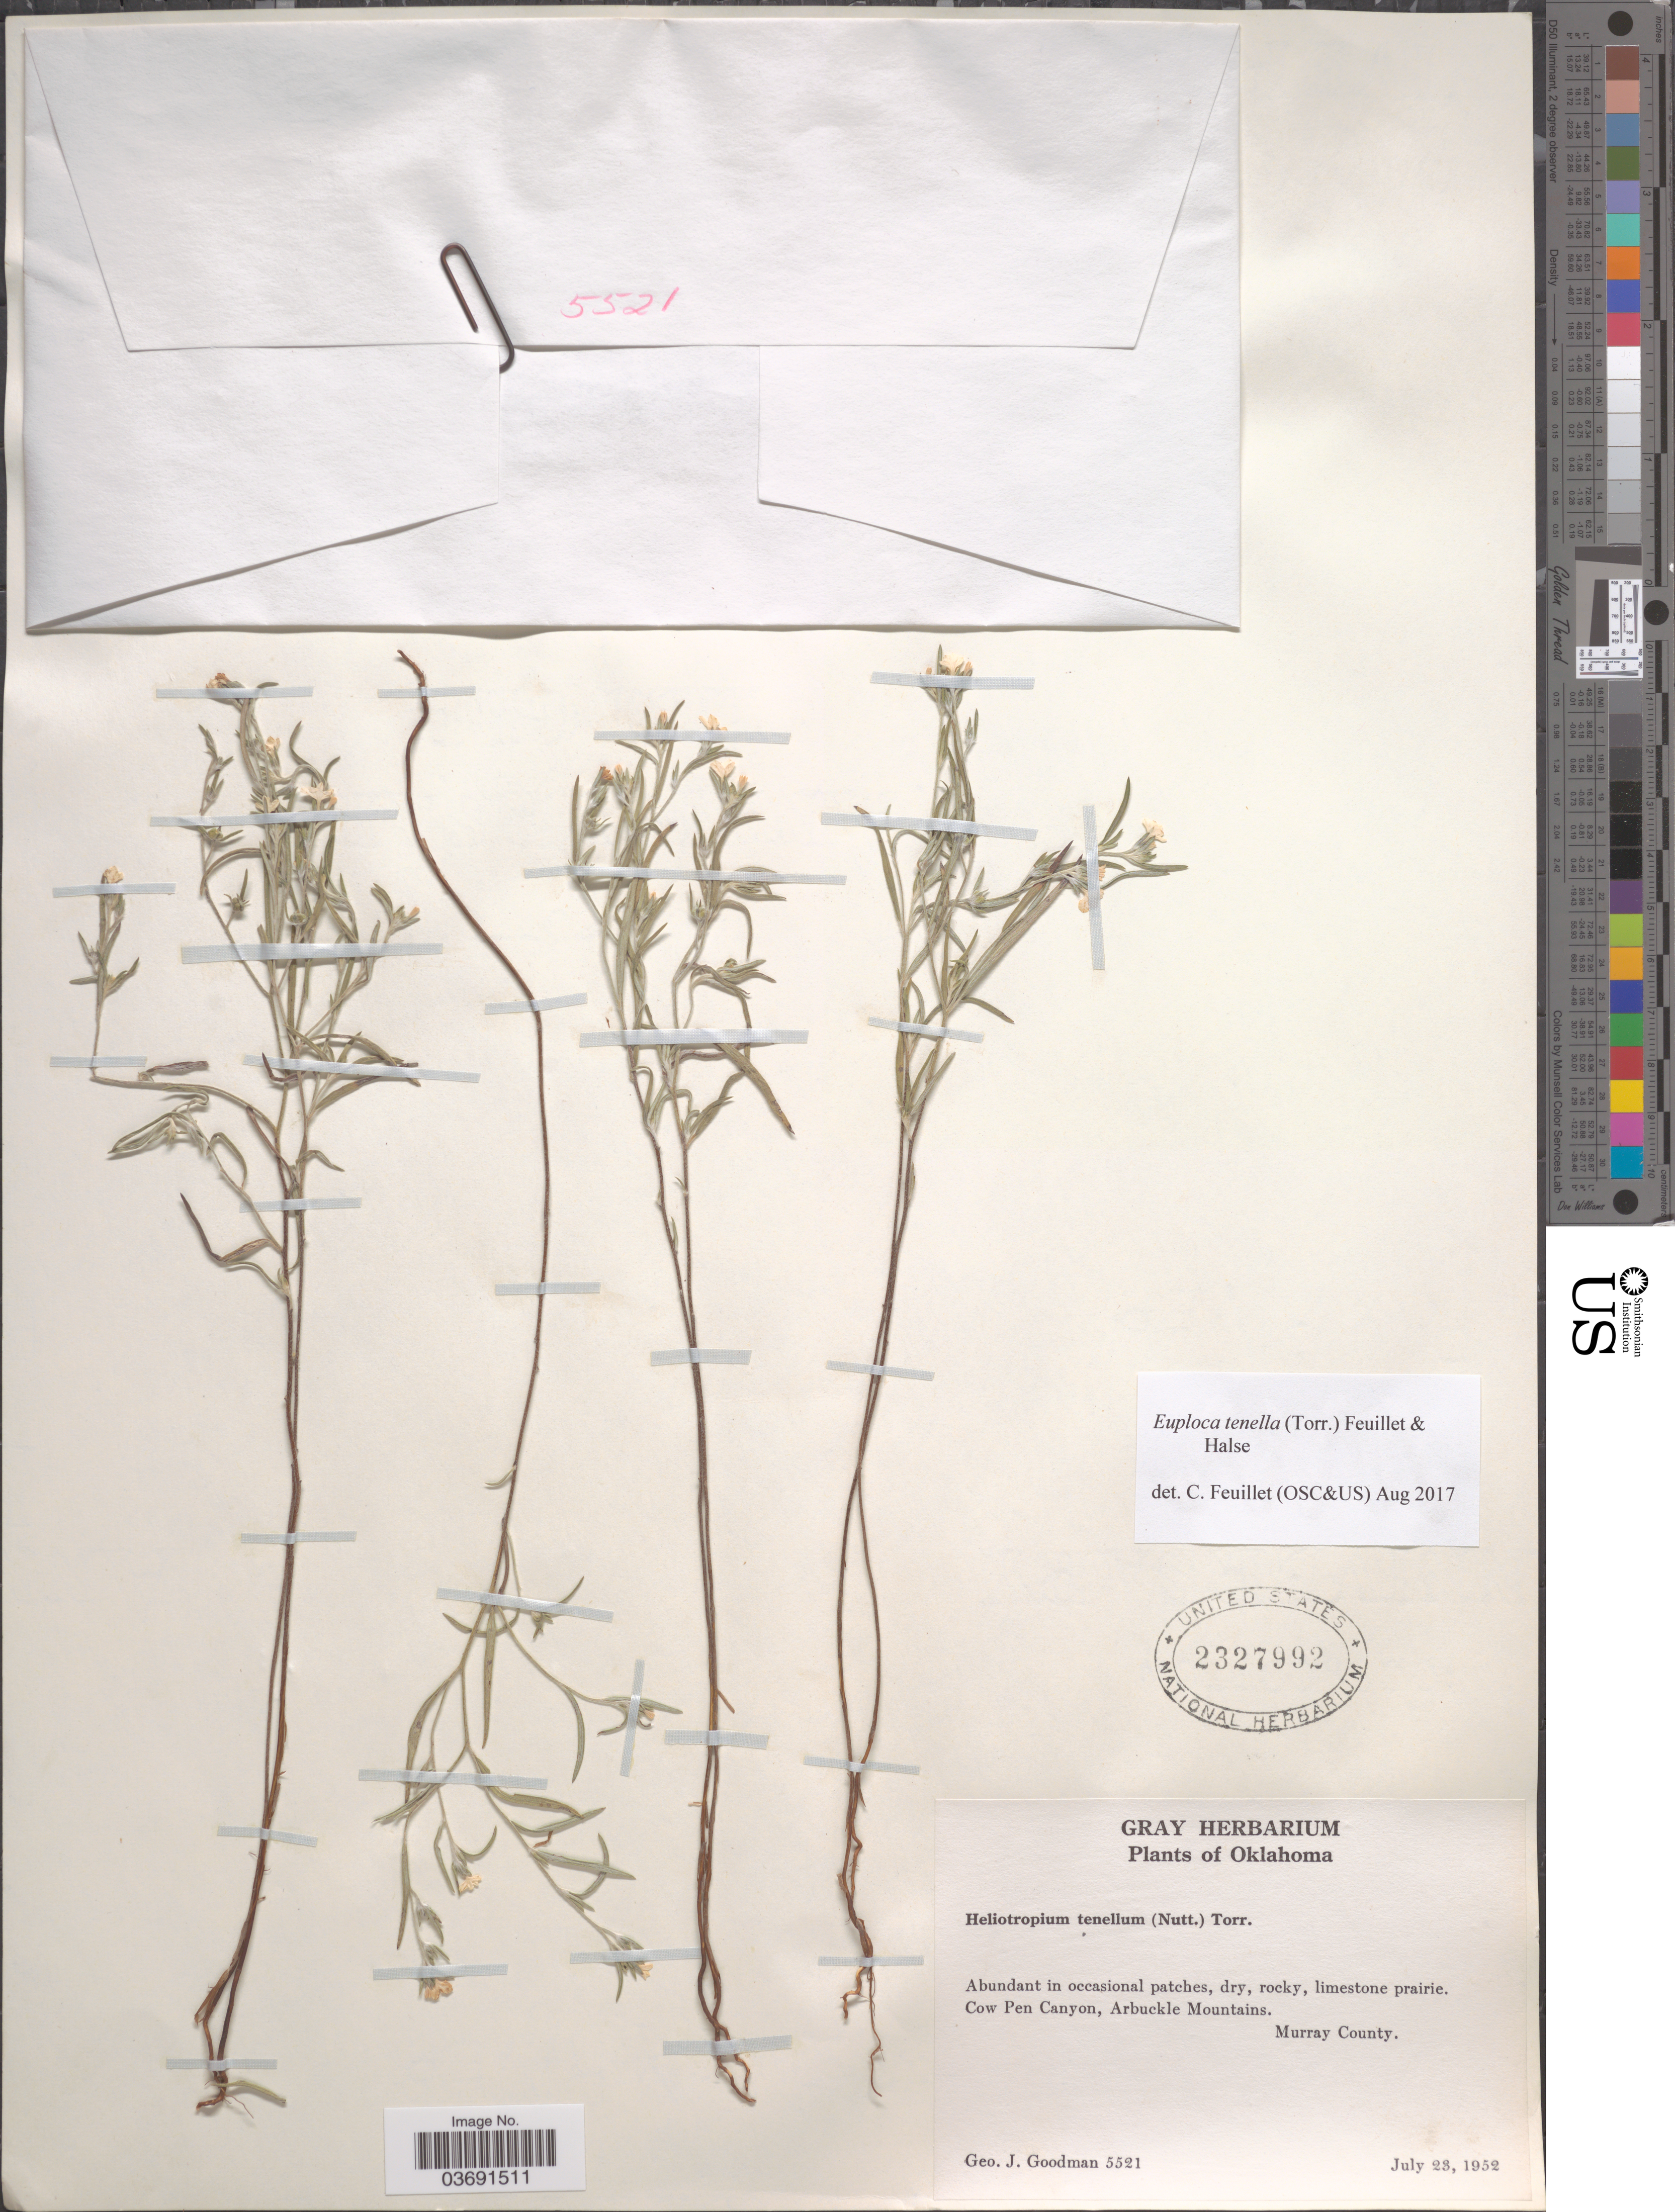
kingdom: Plantae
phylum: Tracheophyta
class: Magnoliopsida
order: Boraginales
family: Heliotropiaceae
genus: Euploca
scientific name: Euploca tenella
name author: (Torr.) Feuillet & Halse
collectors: G. J. Goodman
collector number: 5521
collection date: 1952-07-23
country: United States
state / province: Oklahoma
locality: Cow Pen Canyon, Arbuckle Mountains. Murray County.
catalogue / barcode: US 2327992